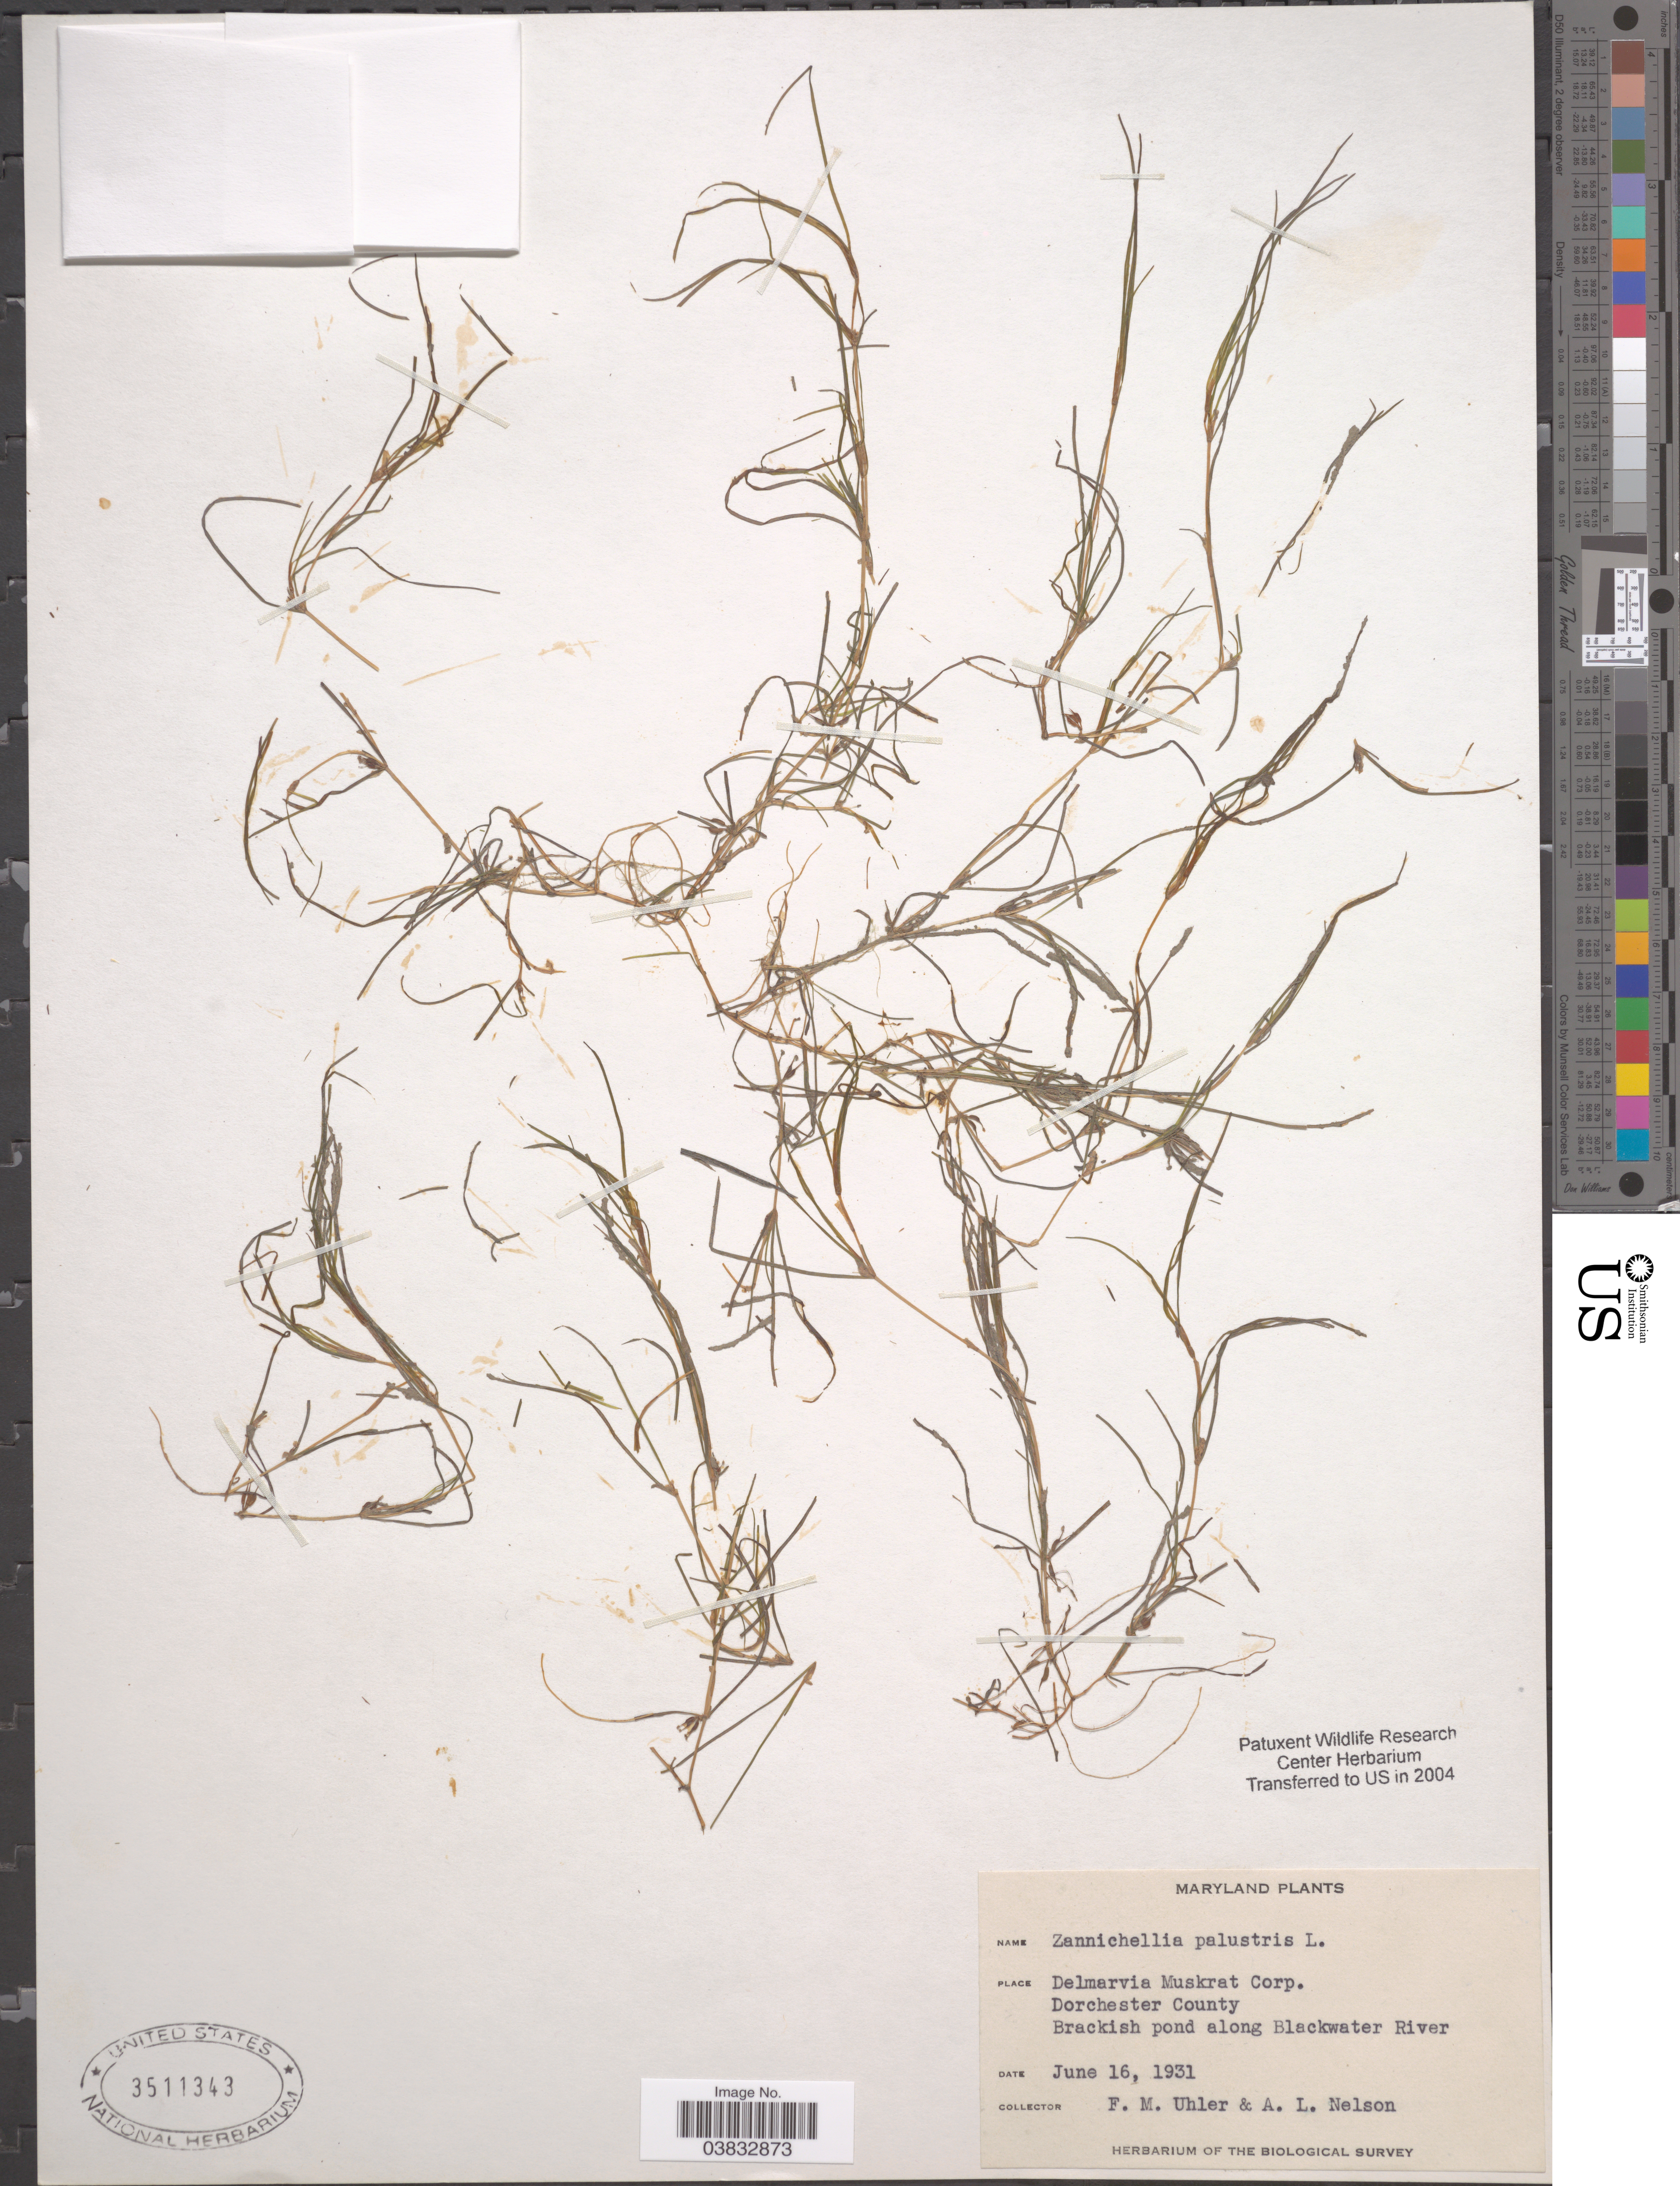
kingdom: Plantae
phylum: Tracheophyta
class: Liliopsida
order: Alismatales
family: Potamogetonaceae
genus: Zannichellia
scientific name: Zannichellia palustris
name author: L.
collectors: F. M. Uhler & A. L. Nelson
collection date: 1931-06-16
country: United States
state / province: Maryland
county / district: Dorchester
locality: Delmarvia Muskrat Corp. Dorchester County. Brackish pond along Blackwater River.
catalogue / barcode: US 3511343